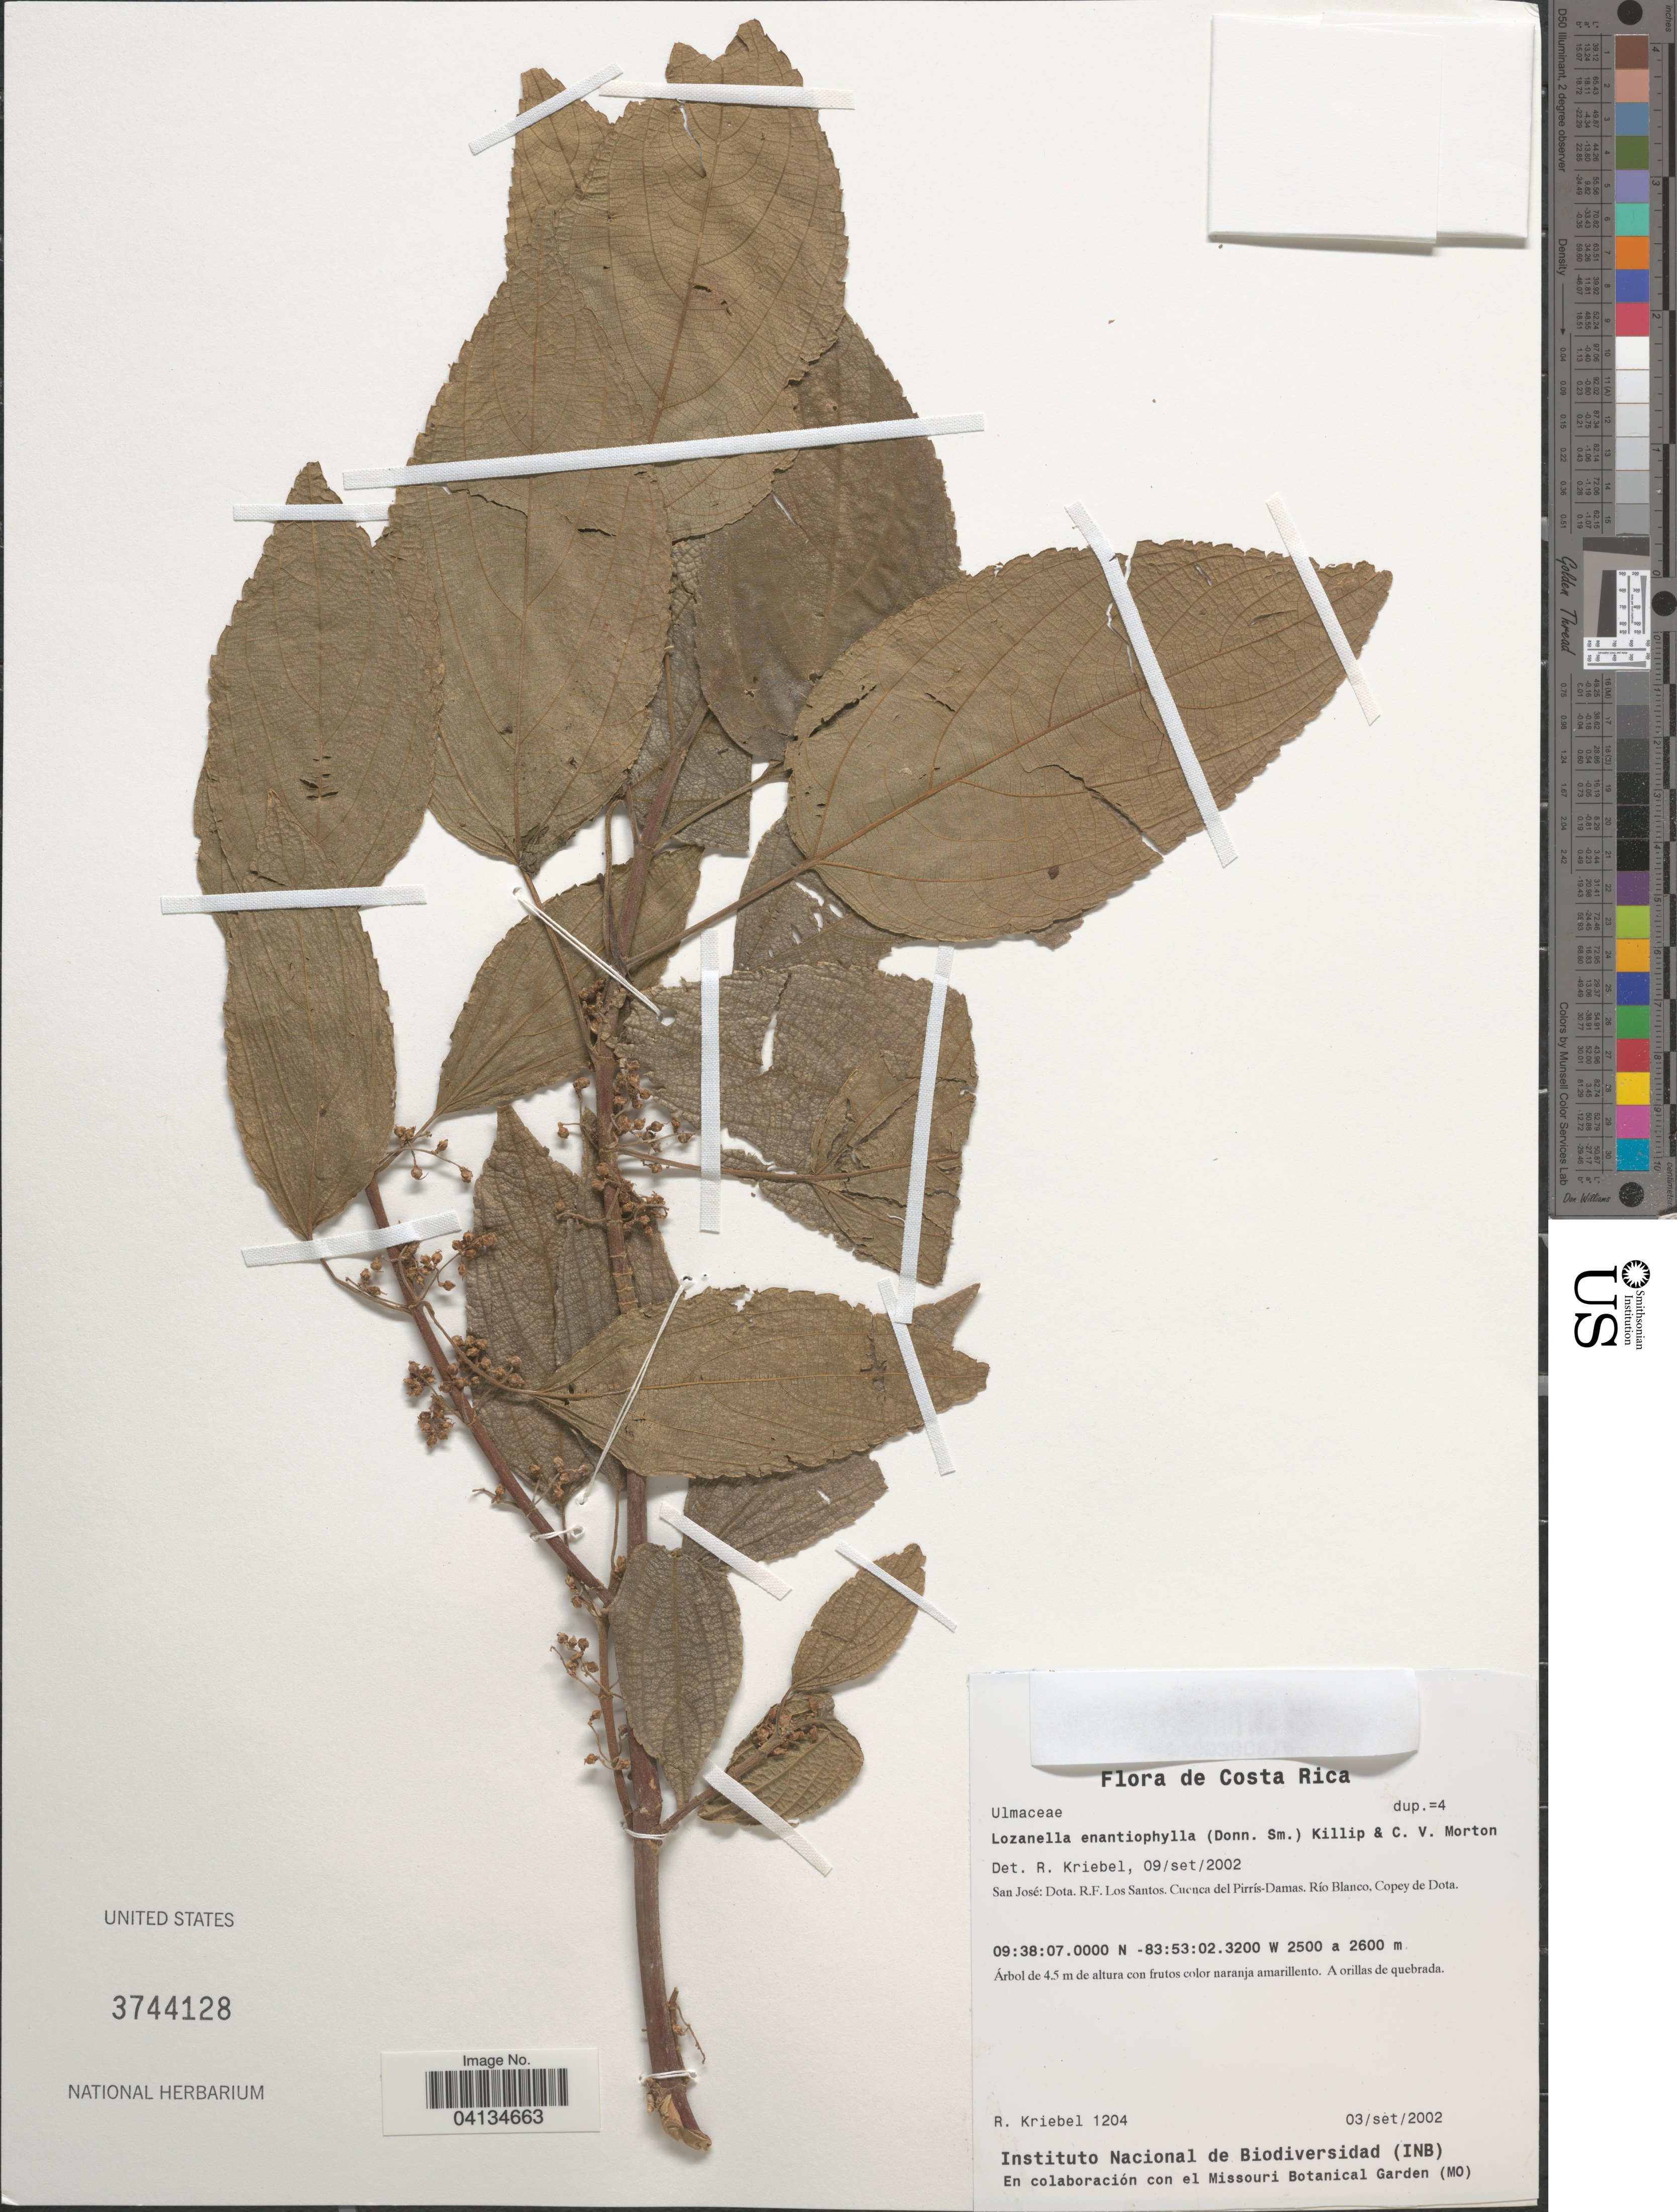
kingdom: Plantae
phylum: Tracheophyta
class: Magnoliopsida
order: Rosales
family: Cannabaceae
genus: Lozanella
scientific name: Lozanella enantiophylla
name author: (Donn. Sm.) Killip & C.V. Morton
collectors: R. Kriebel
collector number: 1204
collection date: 2002-09-03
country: Costa Rica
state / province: San José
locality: Dota. R.F. Los Santos. Cuenca del Pirrís-Damas. Río Blanco, Copey de Dota.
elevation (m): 2500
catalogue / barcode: US 3744128